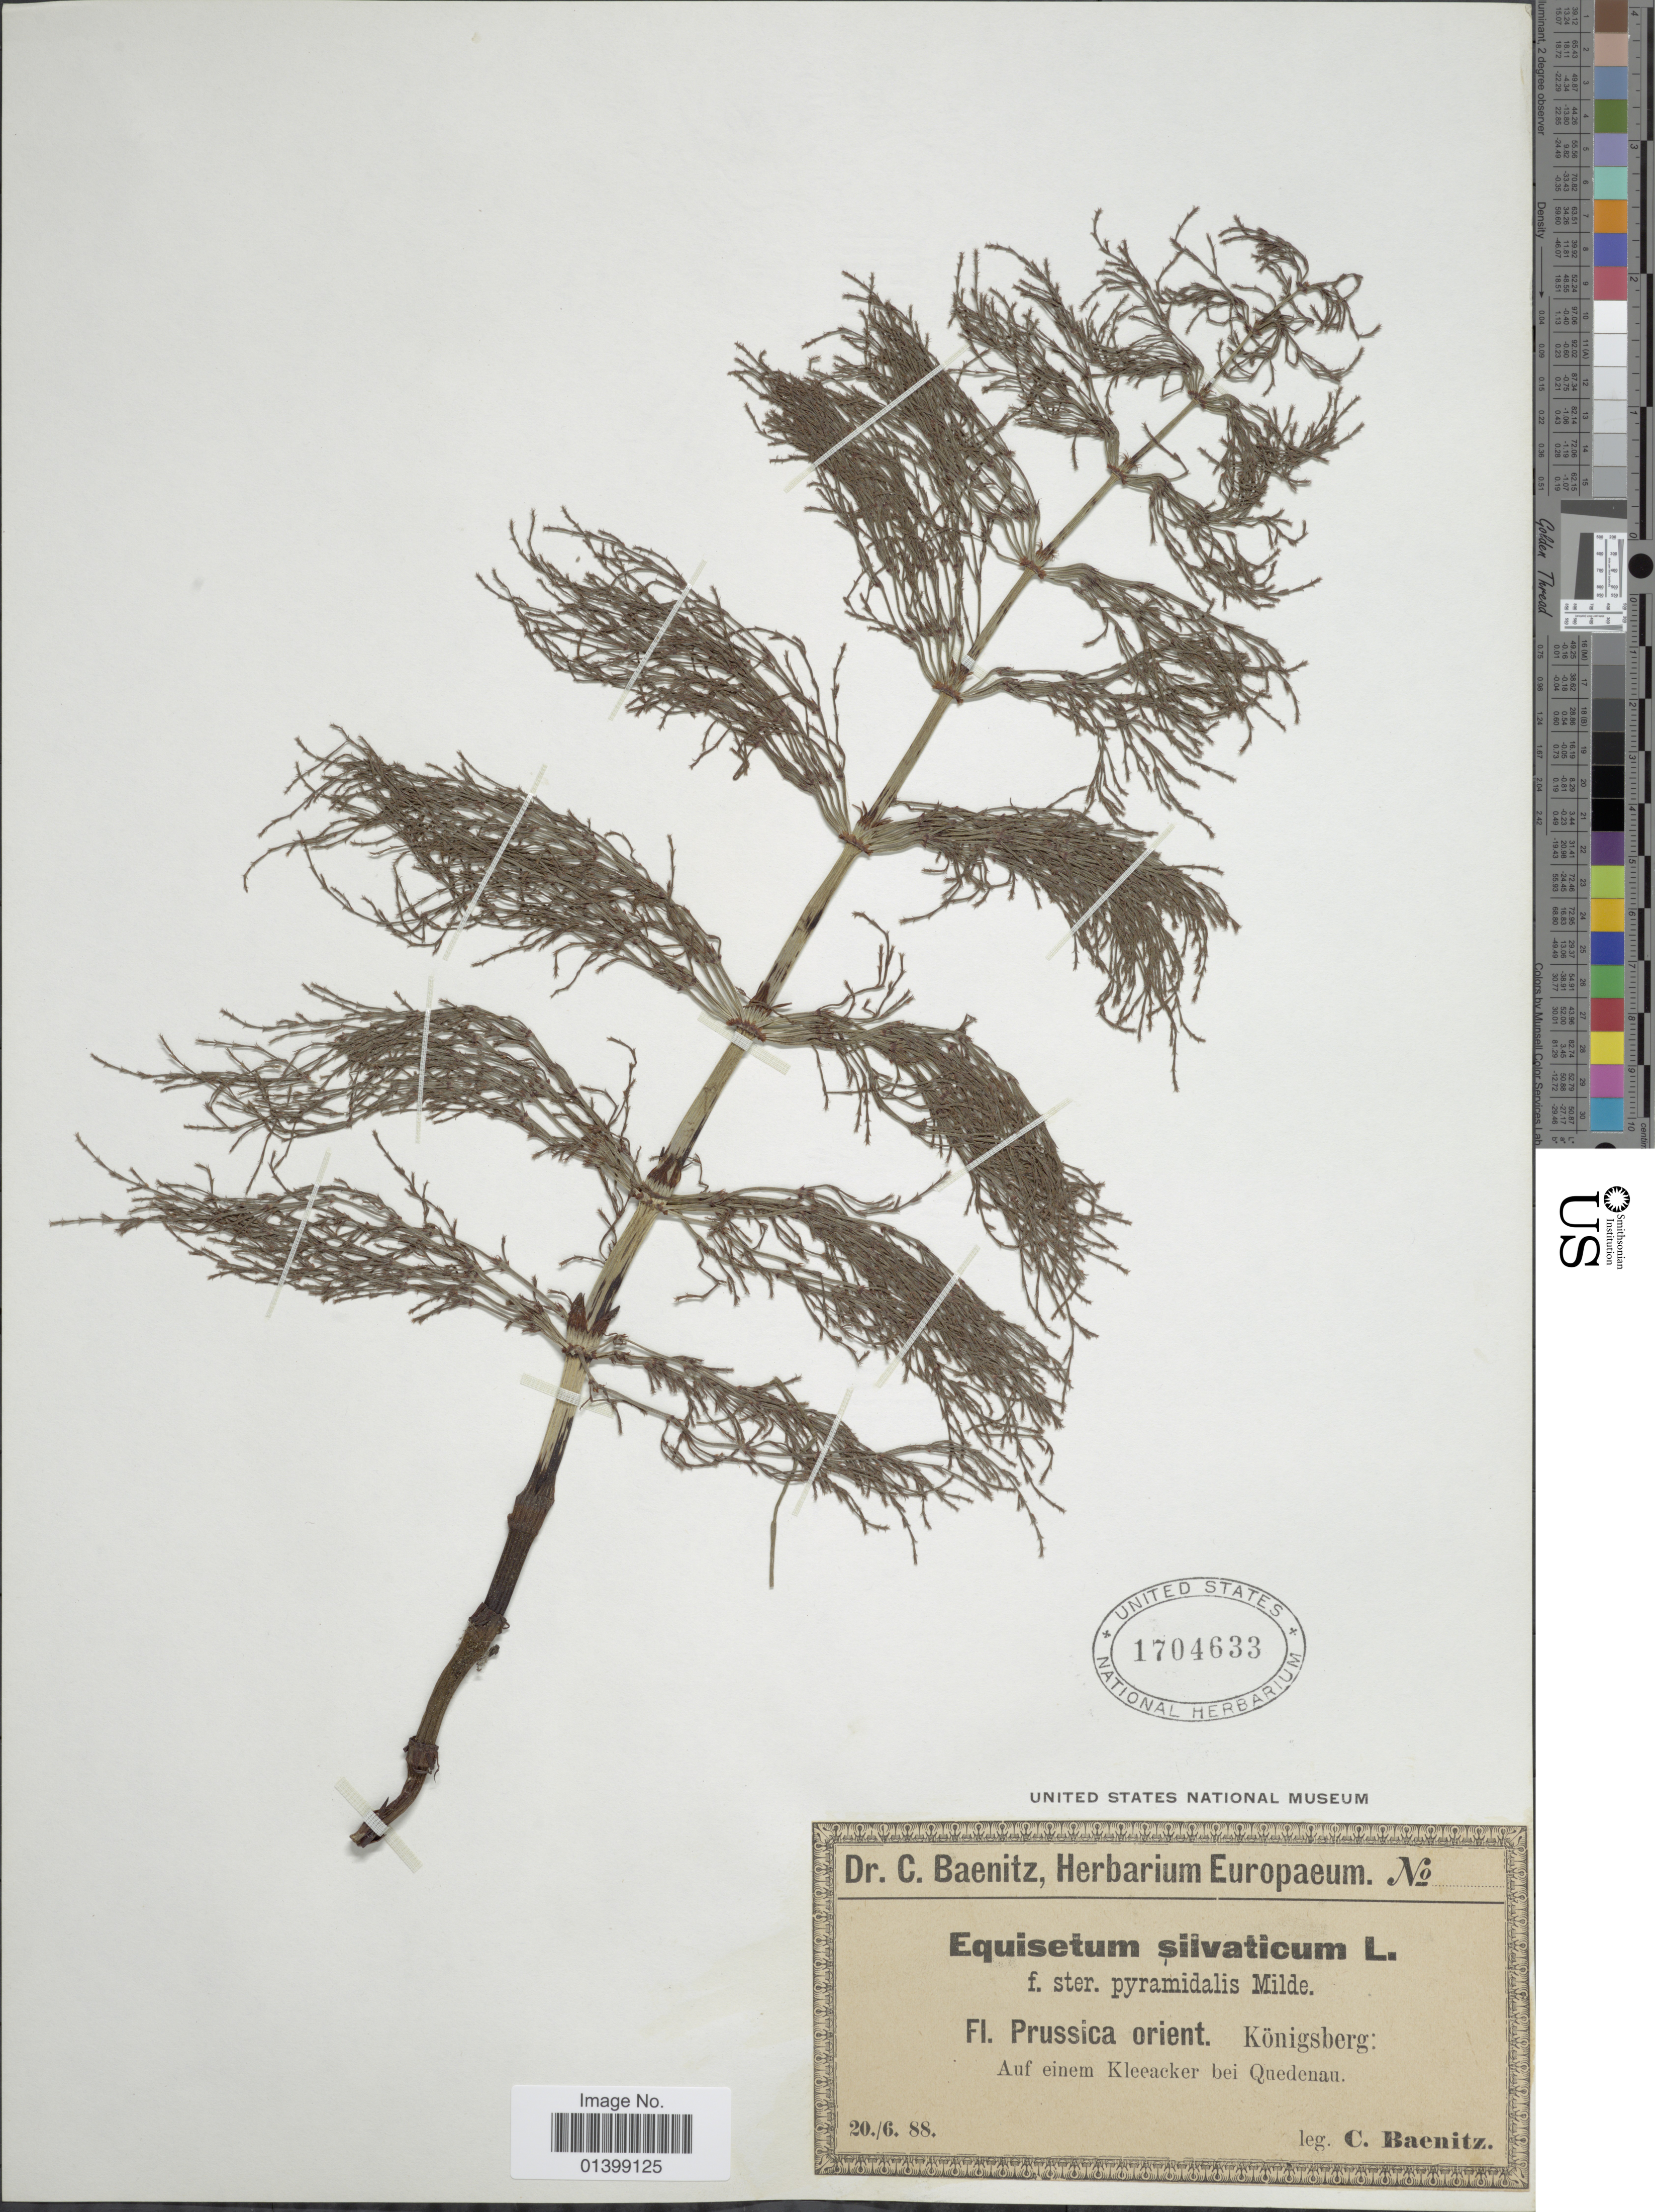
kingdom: Plantae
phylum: Tracheophyta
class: Polypodiopsida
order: Equisetales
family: Equisetaceae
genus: Equisetum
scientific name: Equisetum sylvaticum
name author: L.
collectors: C. G. Baenitz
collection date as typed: Transcribed d/m/y: 20/6/88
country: Russian Federation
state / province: Kaliningrad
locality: Prussica orient. Königsberg: Auf einem Kleeacker bei Quedenau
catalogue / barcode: US 1704633